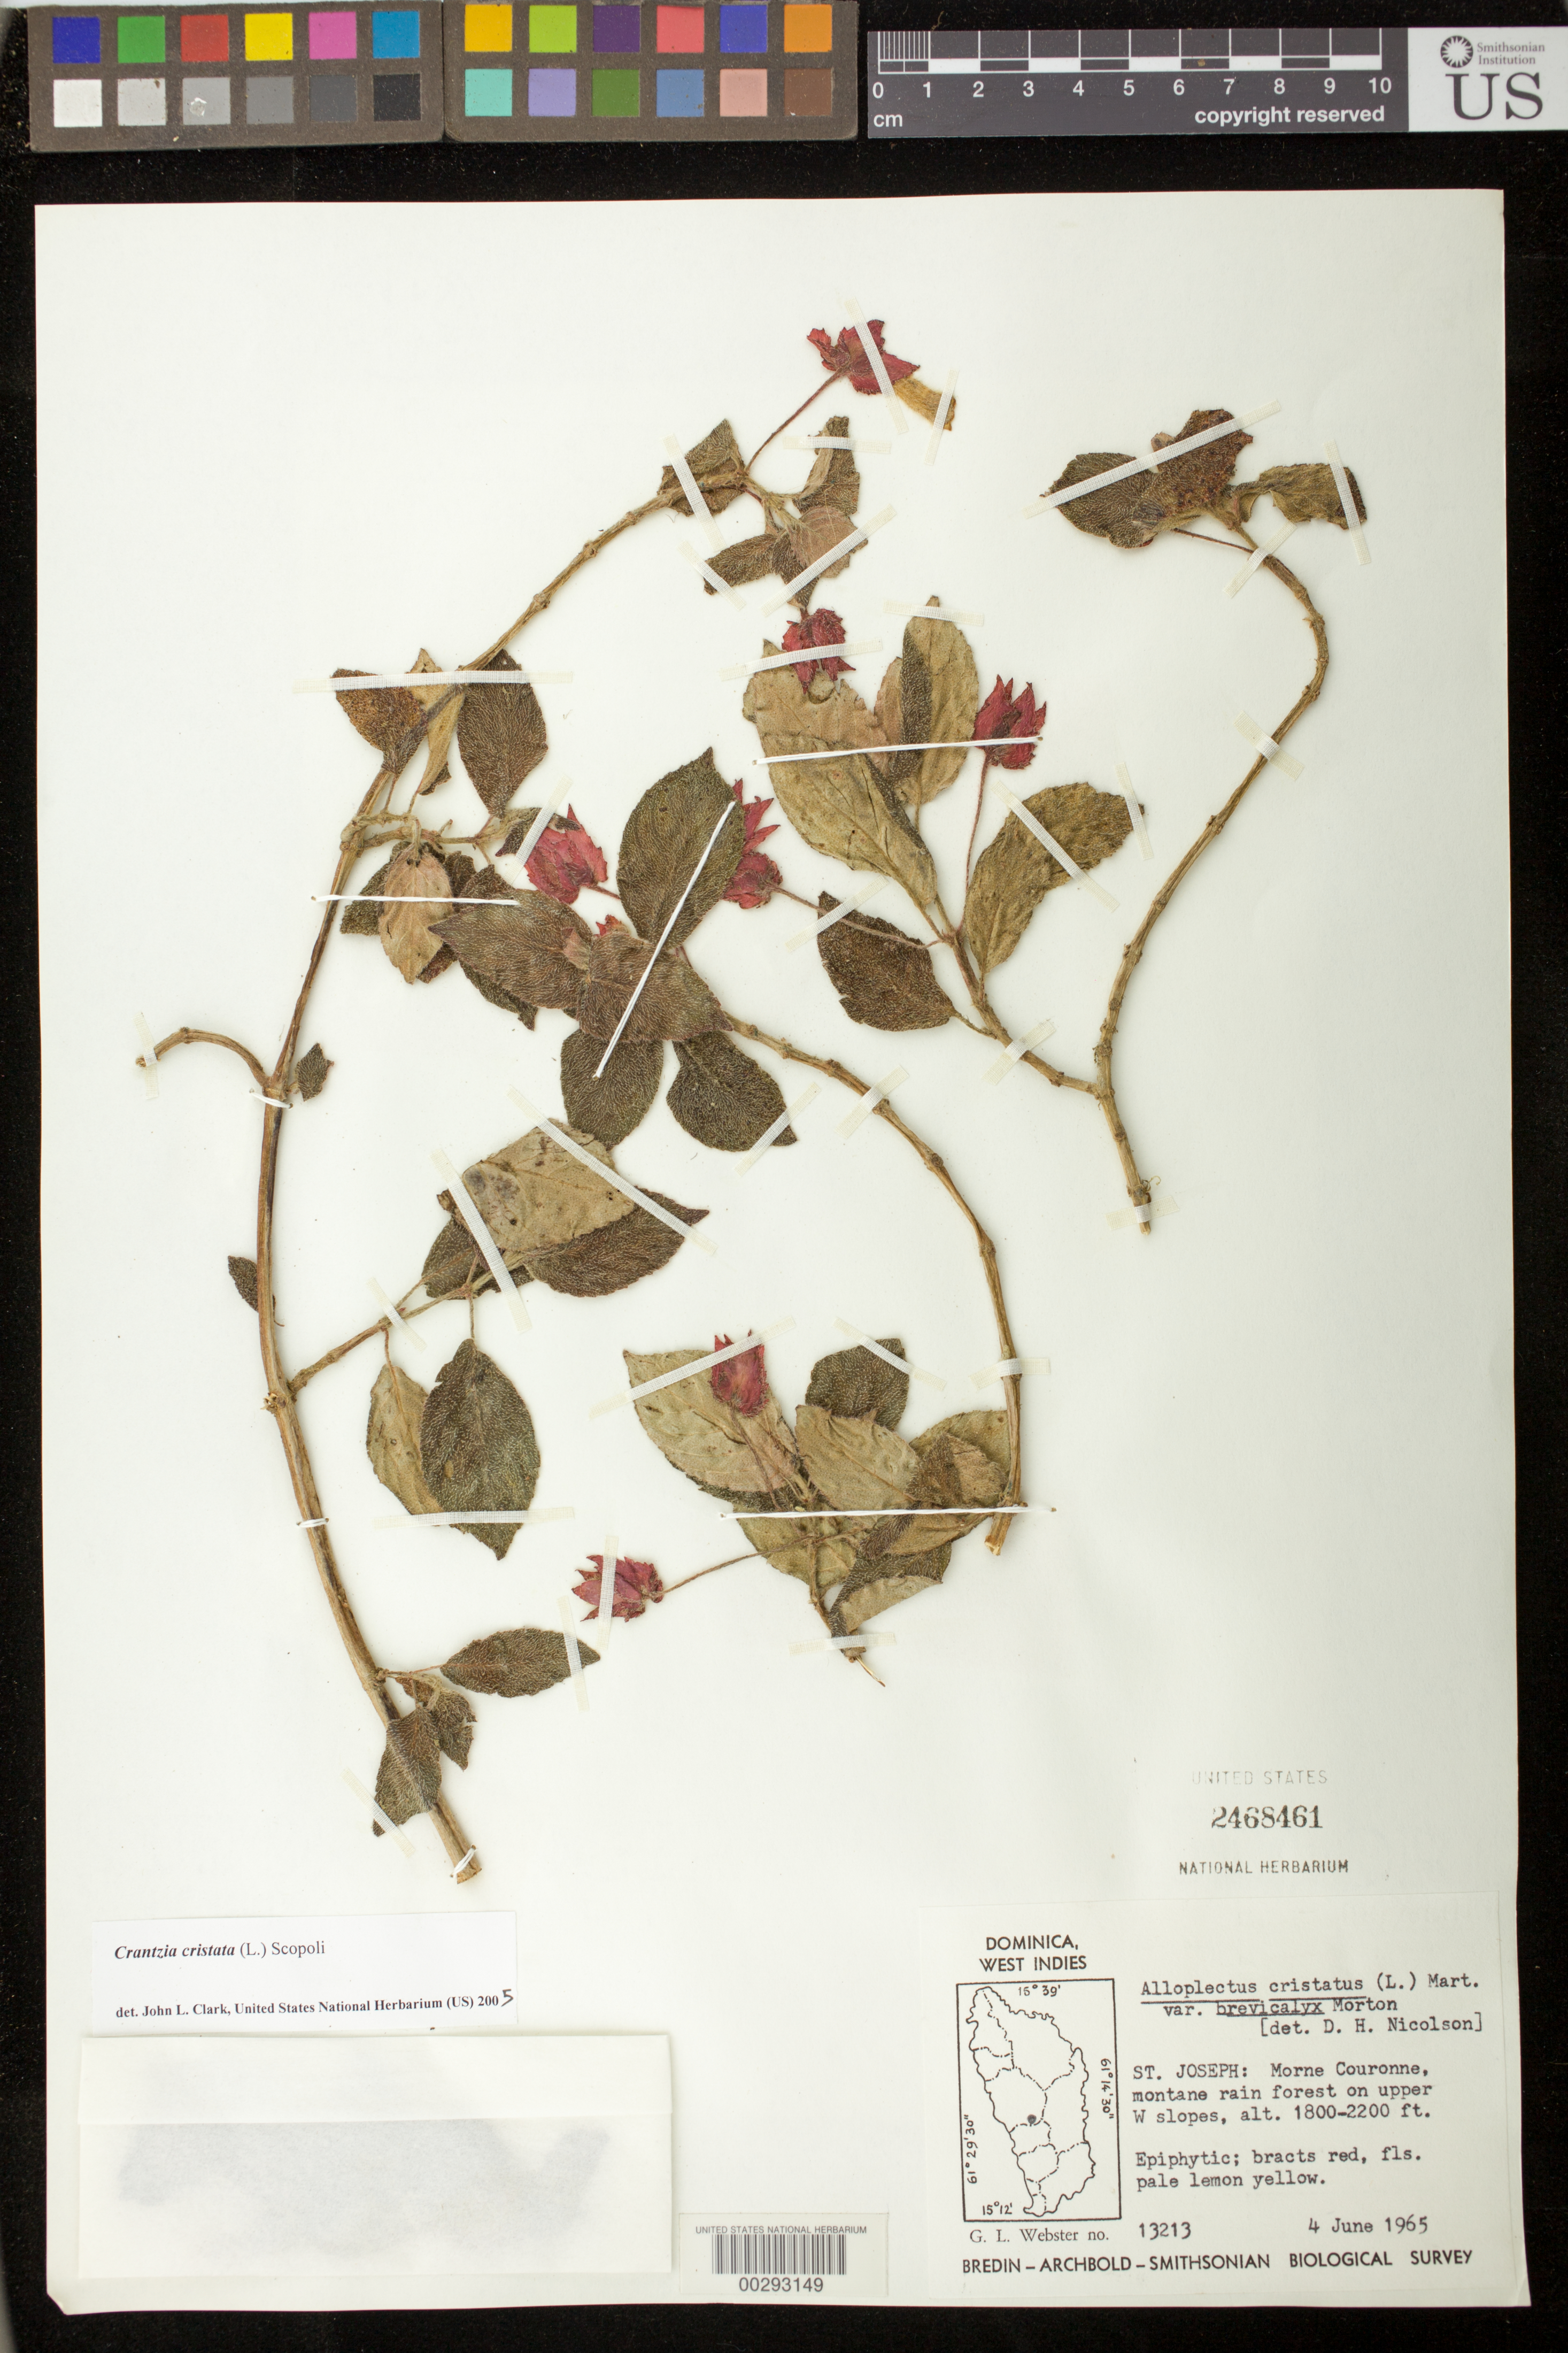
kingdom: Plantae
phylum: Tracheophyta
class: Magnoliopsida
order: Lamiales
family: Gesneriaceae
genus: Crantzia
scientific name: Crantzia cristata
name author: (L.) Scop. ex Fritsch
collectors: G. L. Webster & et al.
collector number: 13213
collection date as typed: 04 Jun 1965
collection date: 1965-06-04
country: Dominica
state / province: St. Joseph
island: Dominica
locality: Morne Couronne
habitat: Montane rain forest on upper W slopes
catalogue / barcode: US 2468461